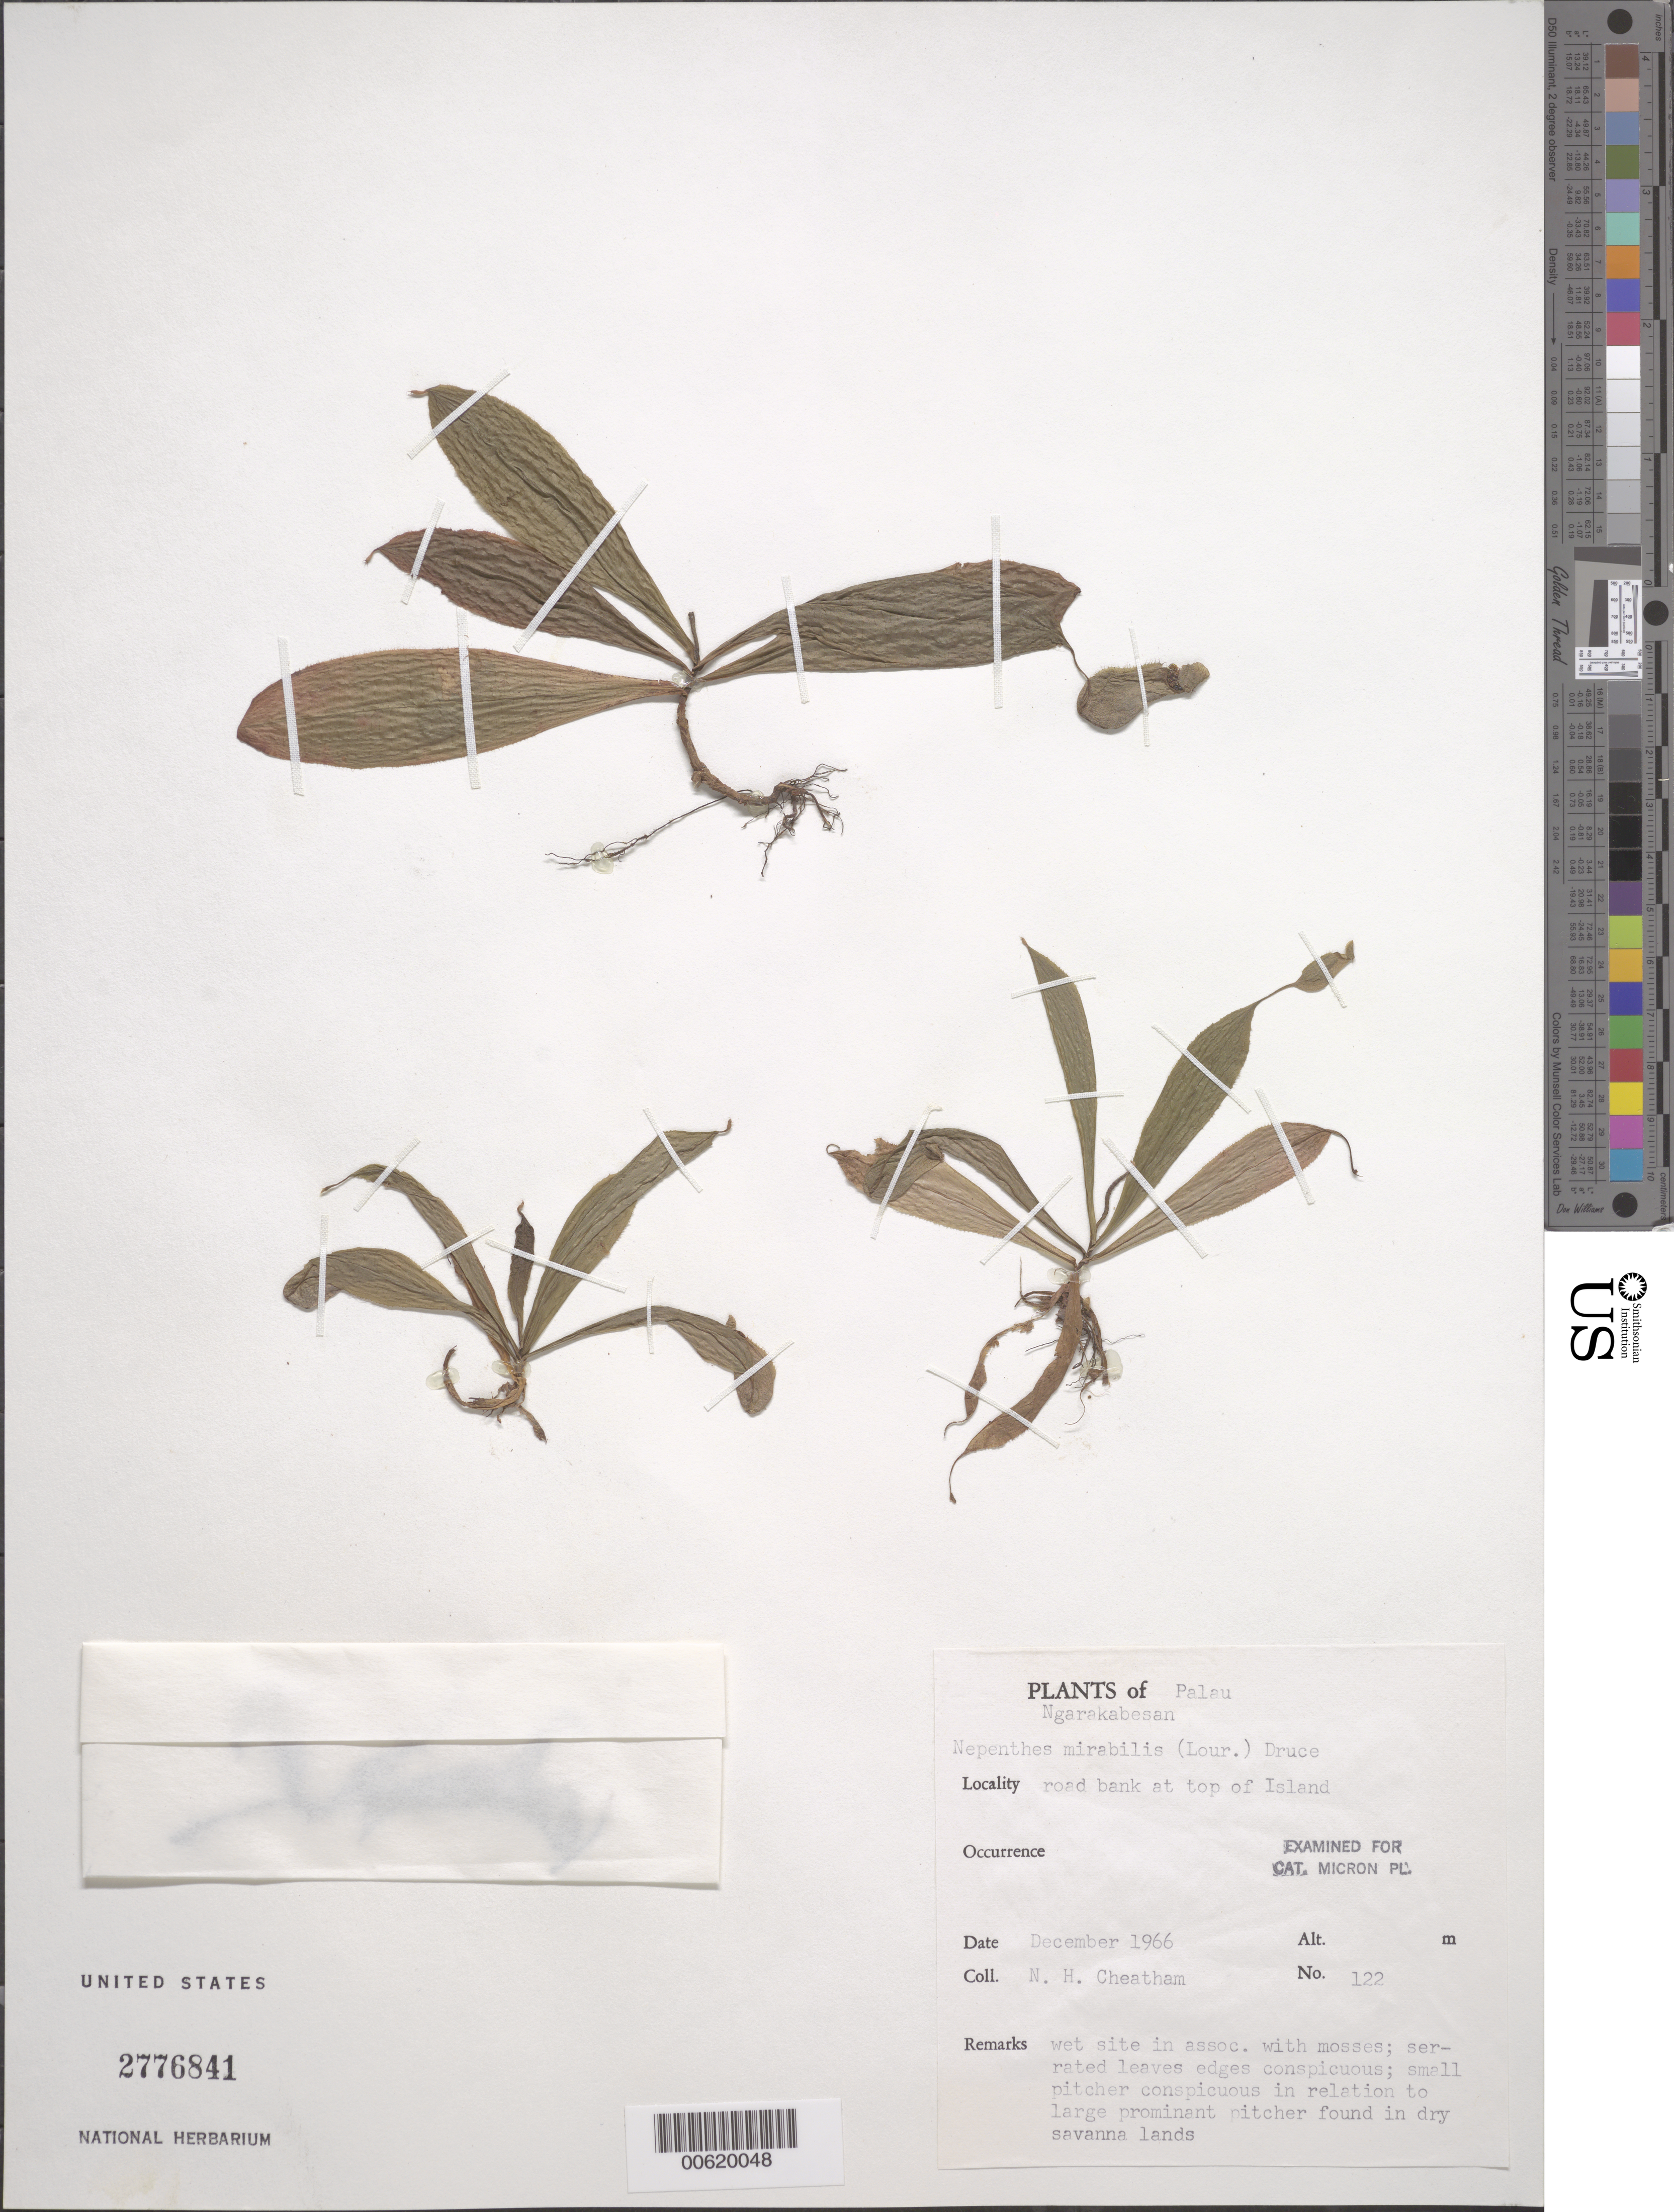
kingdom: Plantae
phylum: Tracheophyta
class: Magnoliopsida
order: Caryophyllales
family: Nepenthaceae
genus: Nepenthes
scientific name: Nepenthes mirabilis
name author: (Lour.) Druce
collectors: N. H. Cheatham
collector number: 122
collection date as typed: Dec 1966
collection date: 1966-12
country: Palau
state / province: Koror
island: Ngerekebesang [Arakabesan]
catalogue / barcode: US 2776841